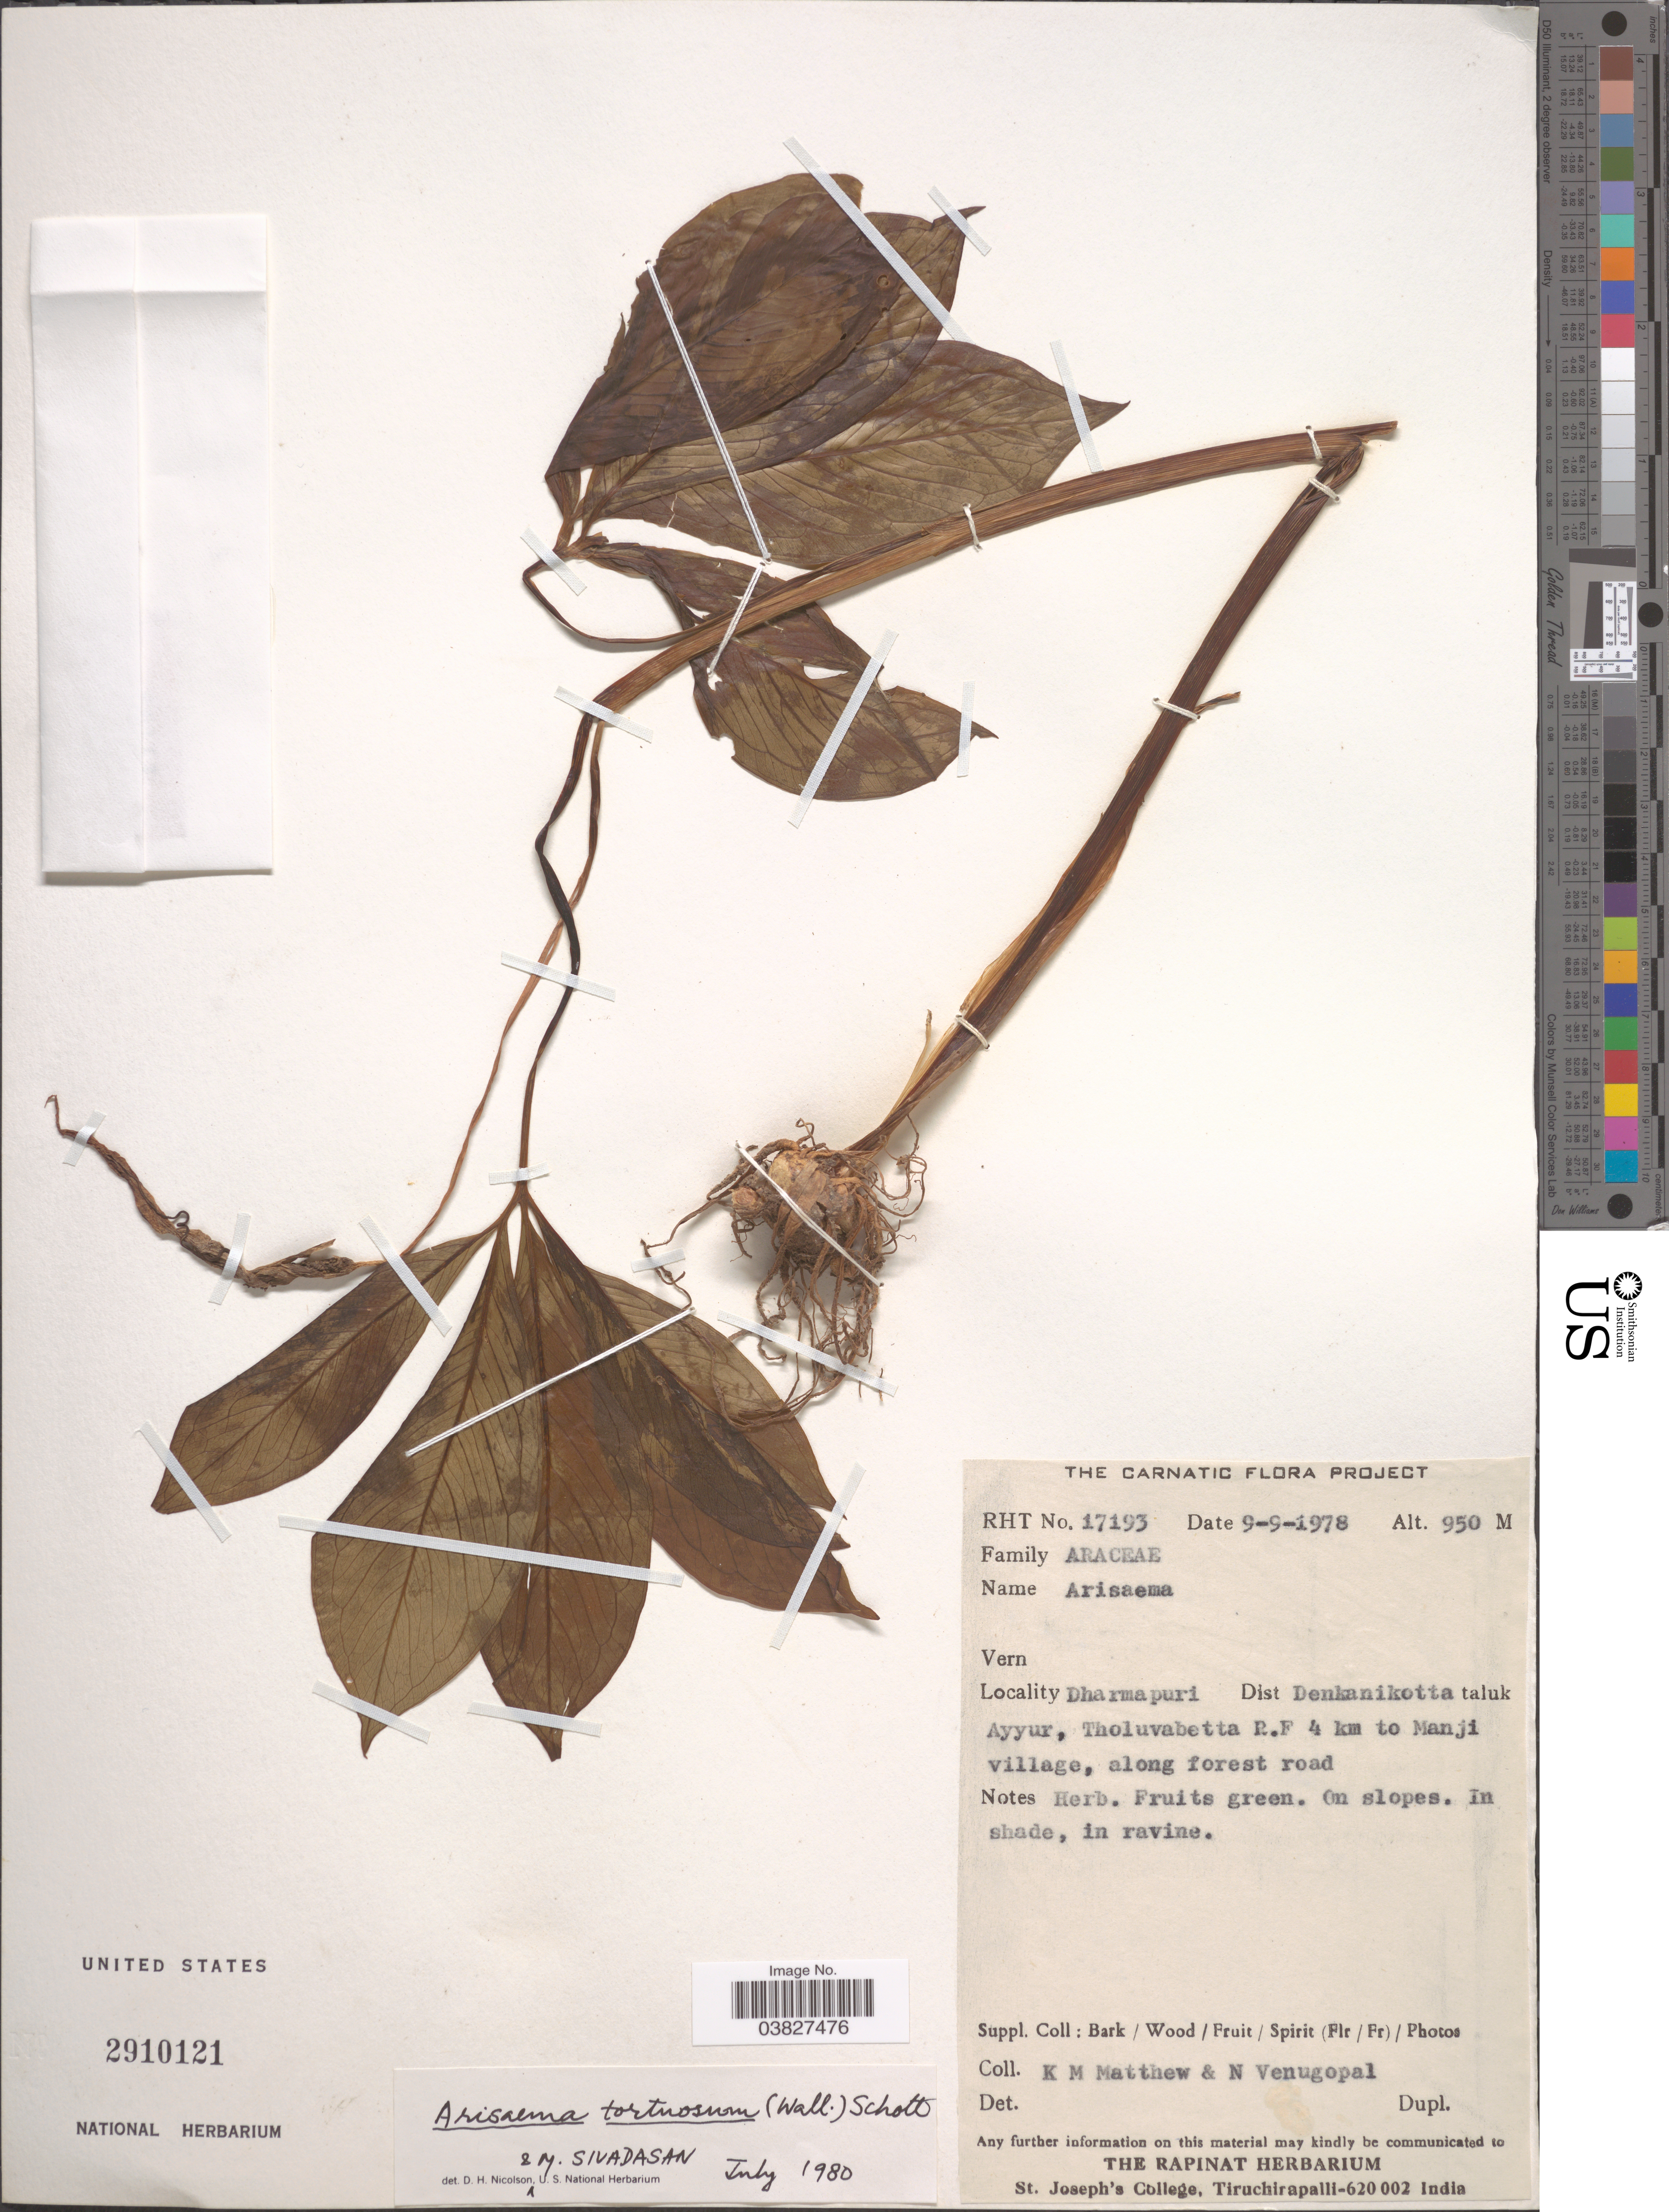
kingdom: Plantae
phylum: Tracheophyta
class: Liliopsida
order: Alismatales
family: Araceae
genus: Arisaema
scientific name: Arisaema tortuosum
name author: (Wall.) Schott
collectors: K. M. Matthew & N. Venugopal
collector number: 17193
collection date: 1978-09-09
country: India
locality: Carnatic. Dharmapuri. Dist Denkanikotta taluk. Ayyur, Tholuvabetta R.F 4 km to Manji village, along forest road.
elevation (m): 950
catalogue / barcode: US 2910121